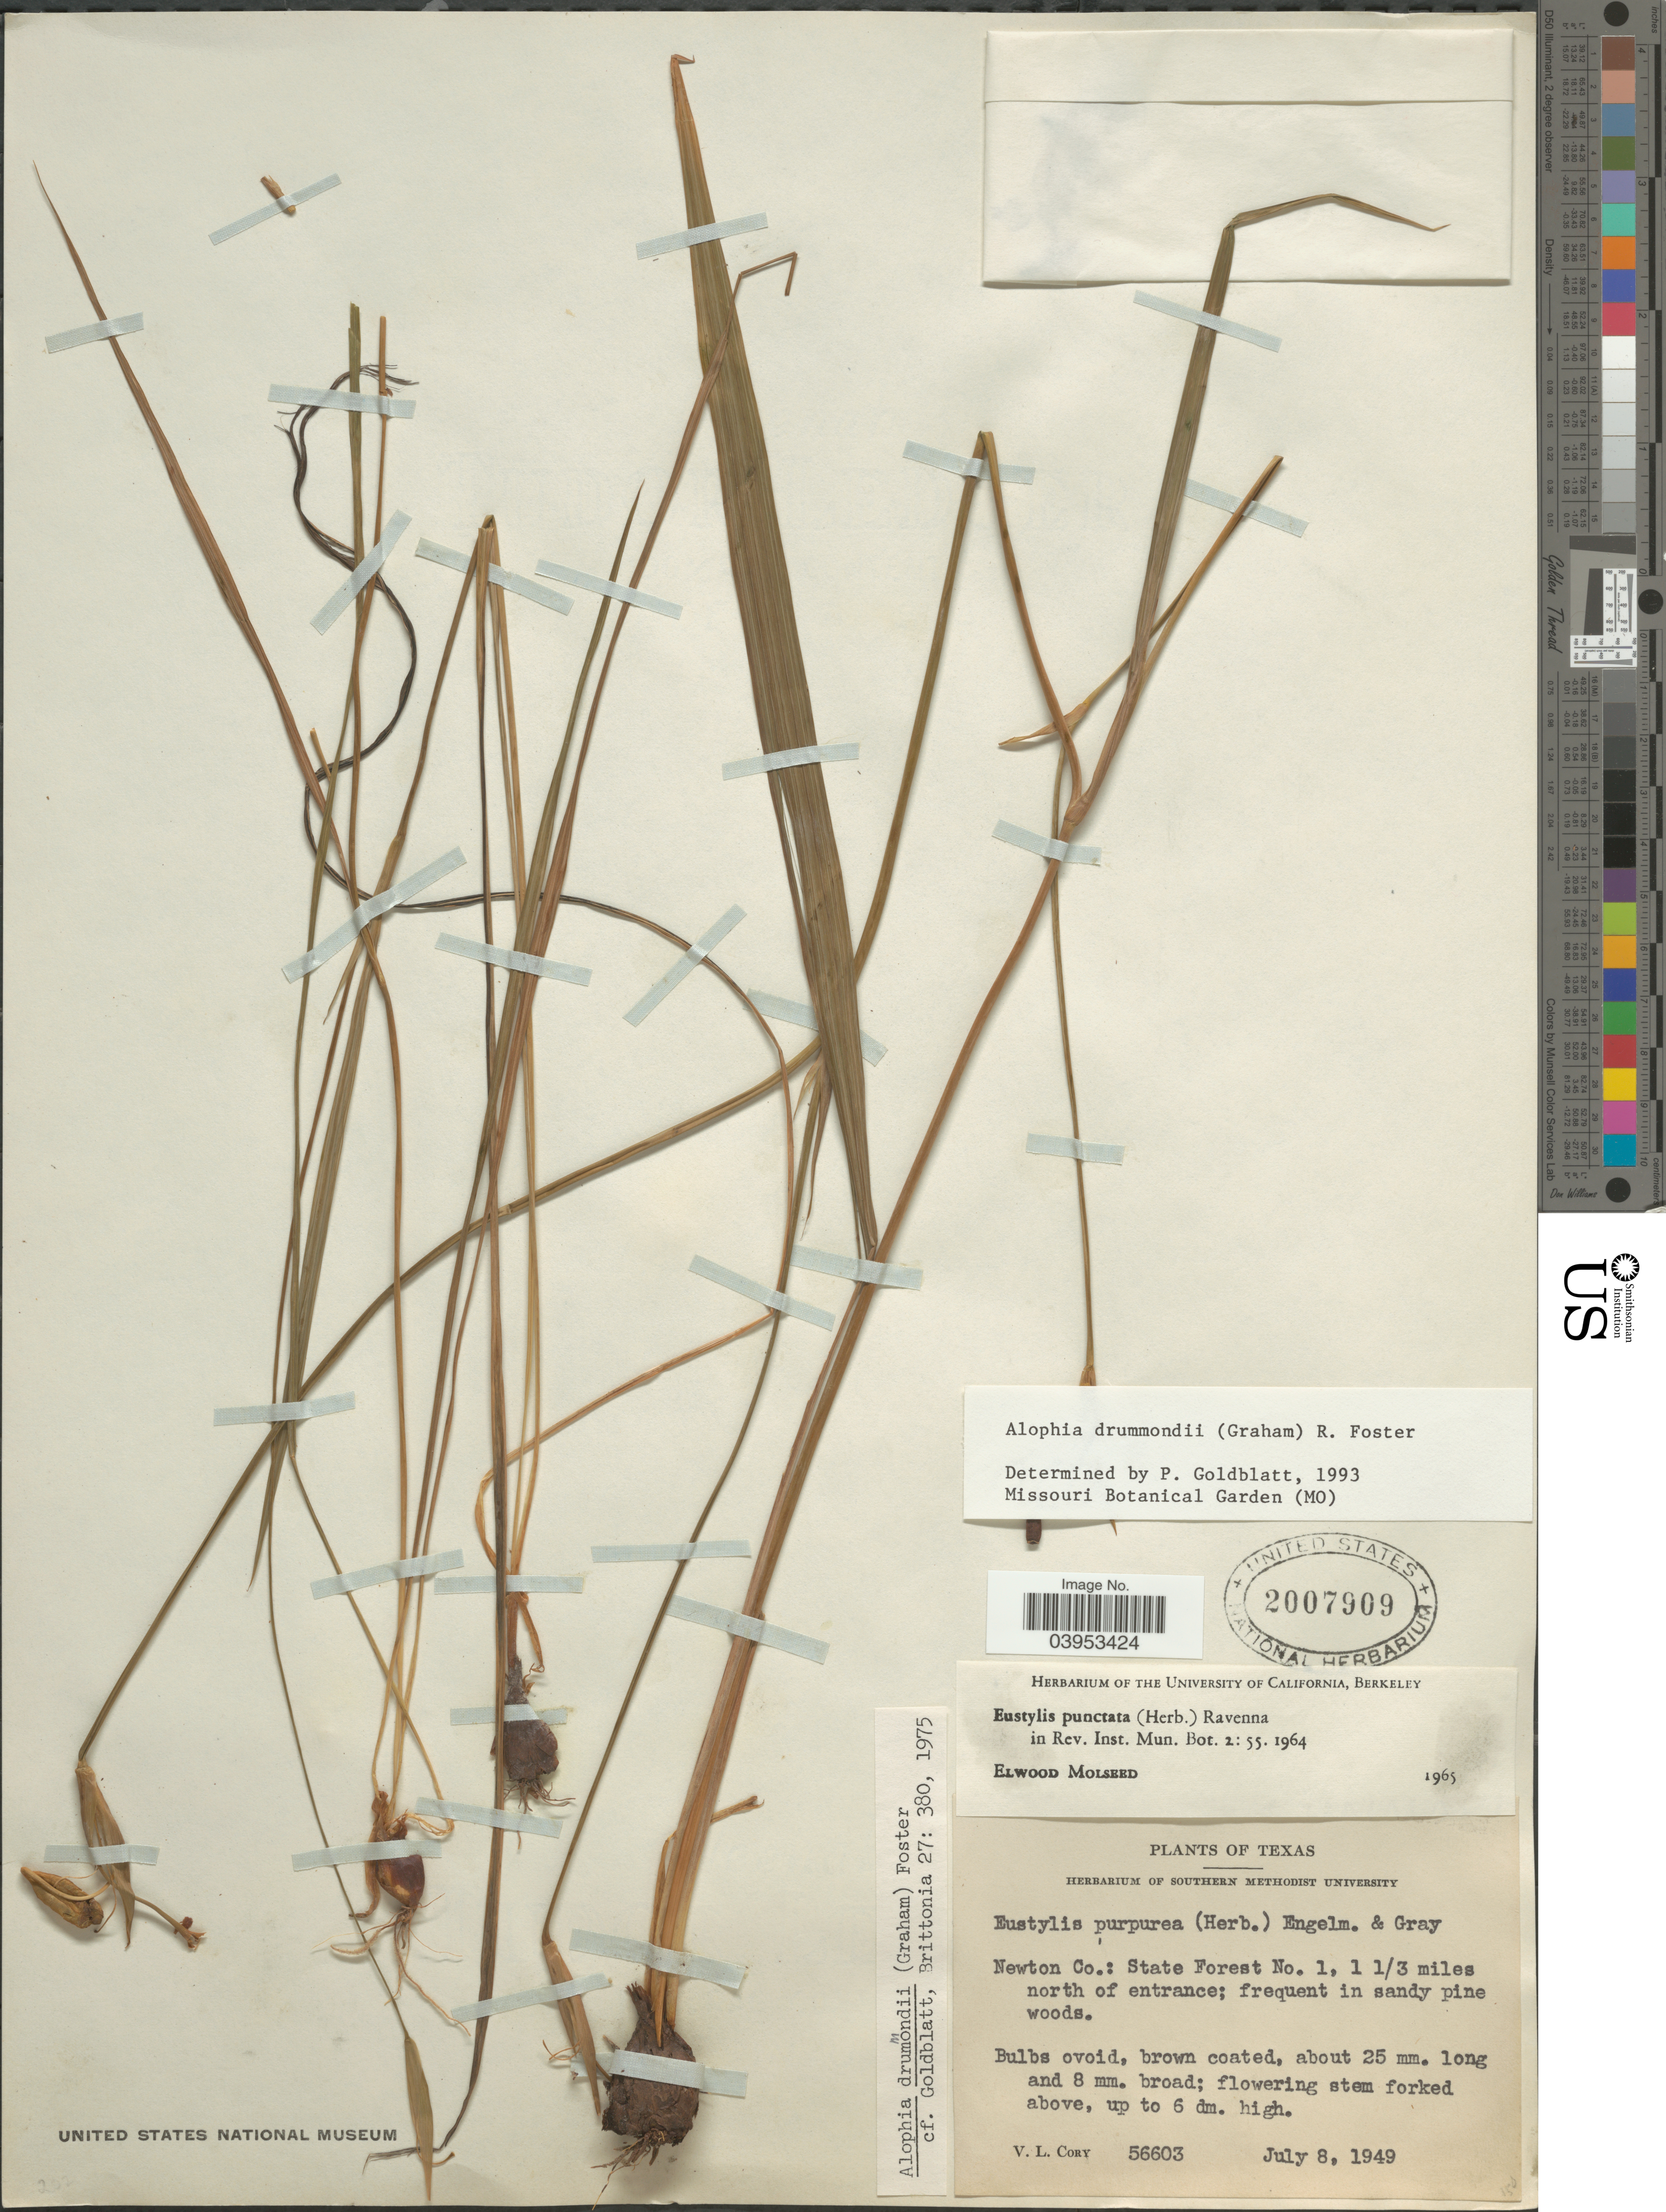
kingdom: Plantae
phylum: Tracheophyta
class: Liliopsida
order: Asparagales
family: Iridaceae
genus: Alophia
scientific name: Alophia drummondii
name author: (Graham) R.C. Foster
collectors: V. Cory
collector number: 56603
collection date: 1949-07-08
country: United States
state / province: Texas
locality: Newton Co.: State Forest No. 1, 1 1/3 miles north of entrance.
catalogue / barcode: US 2007909